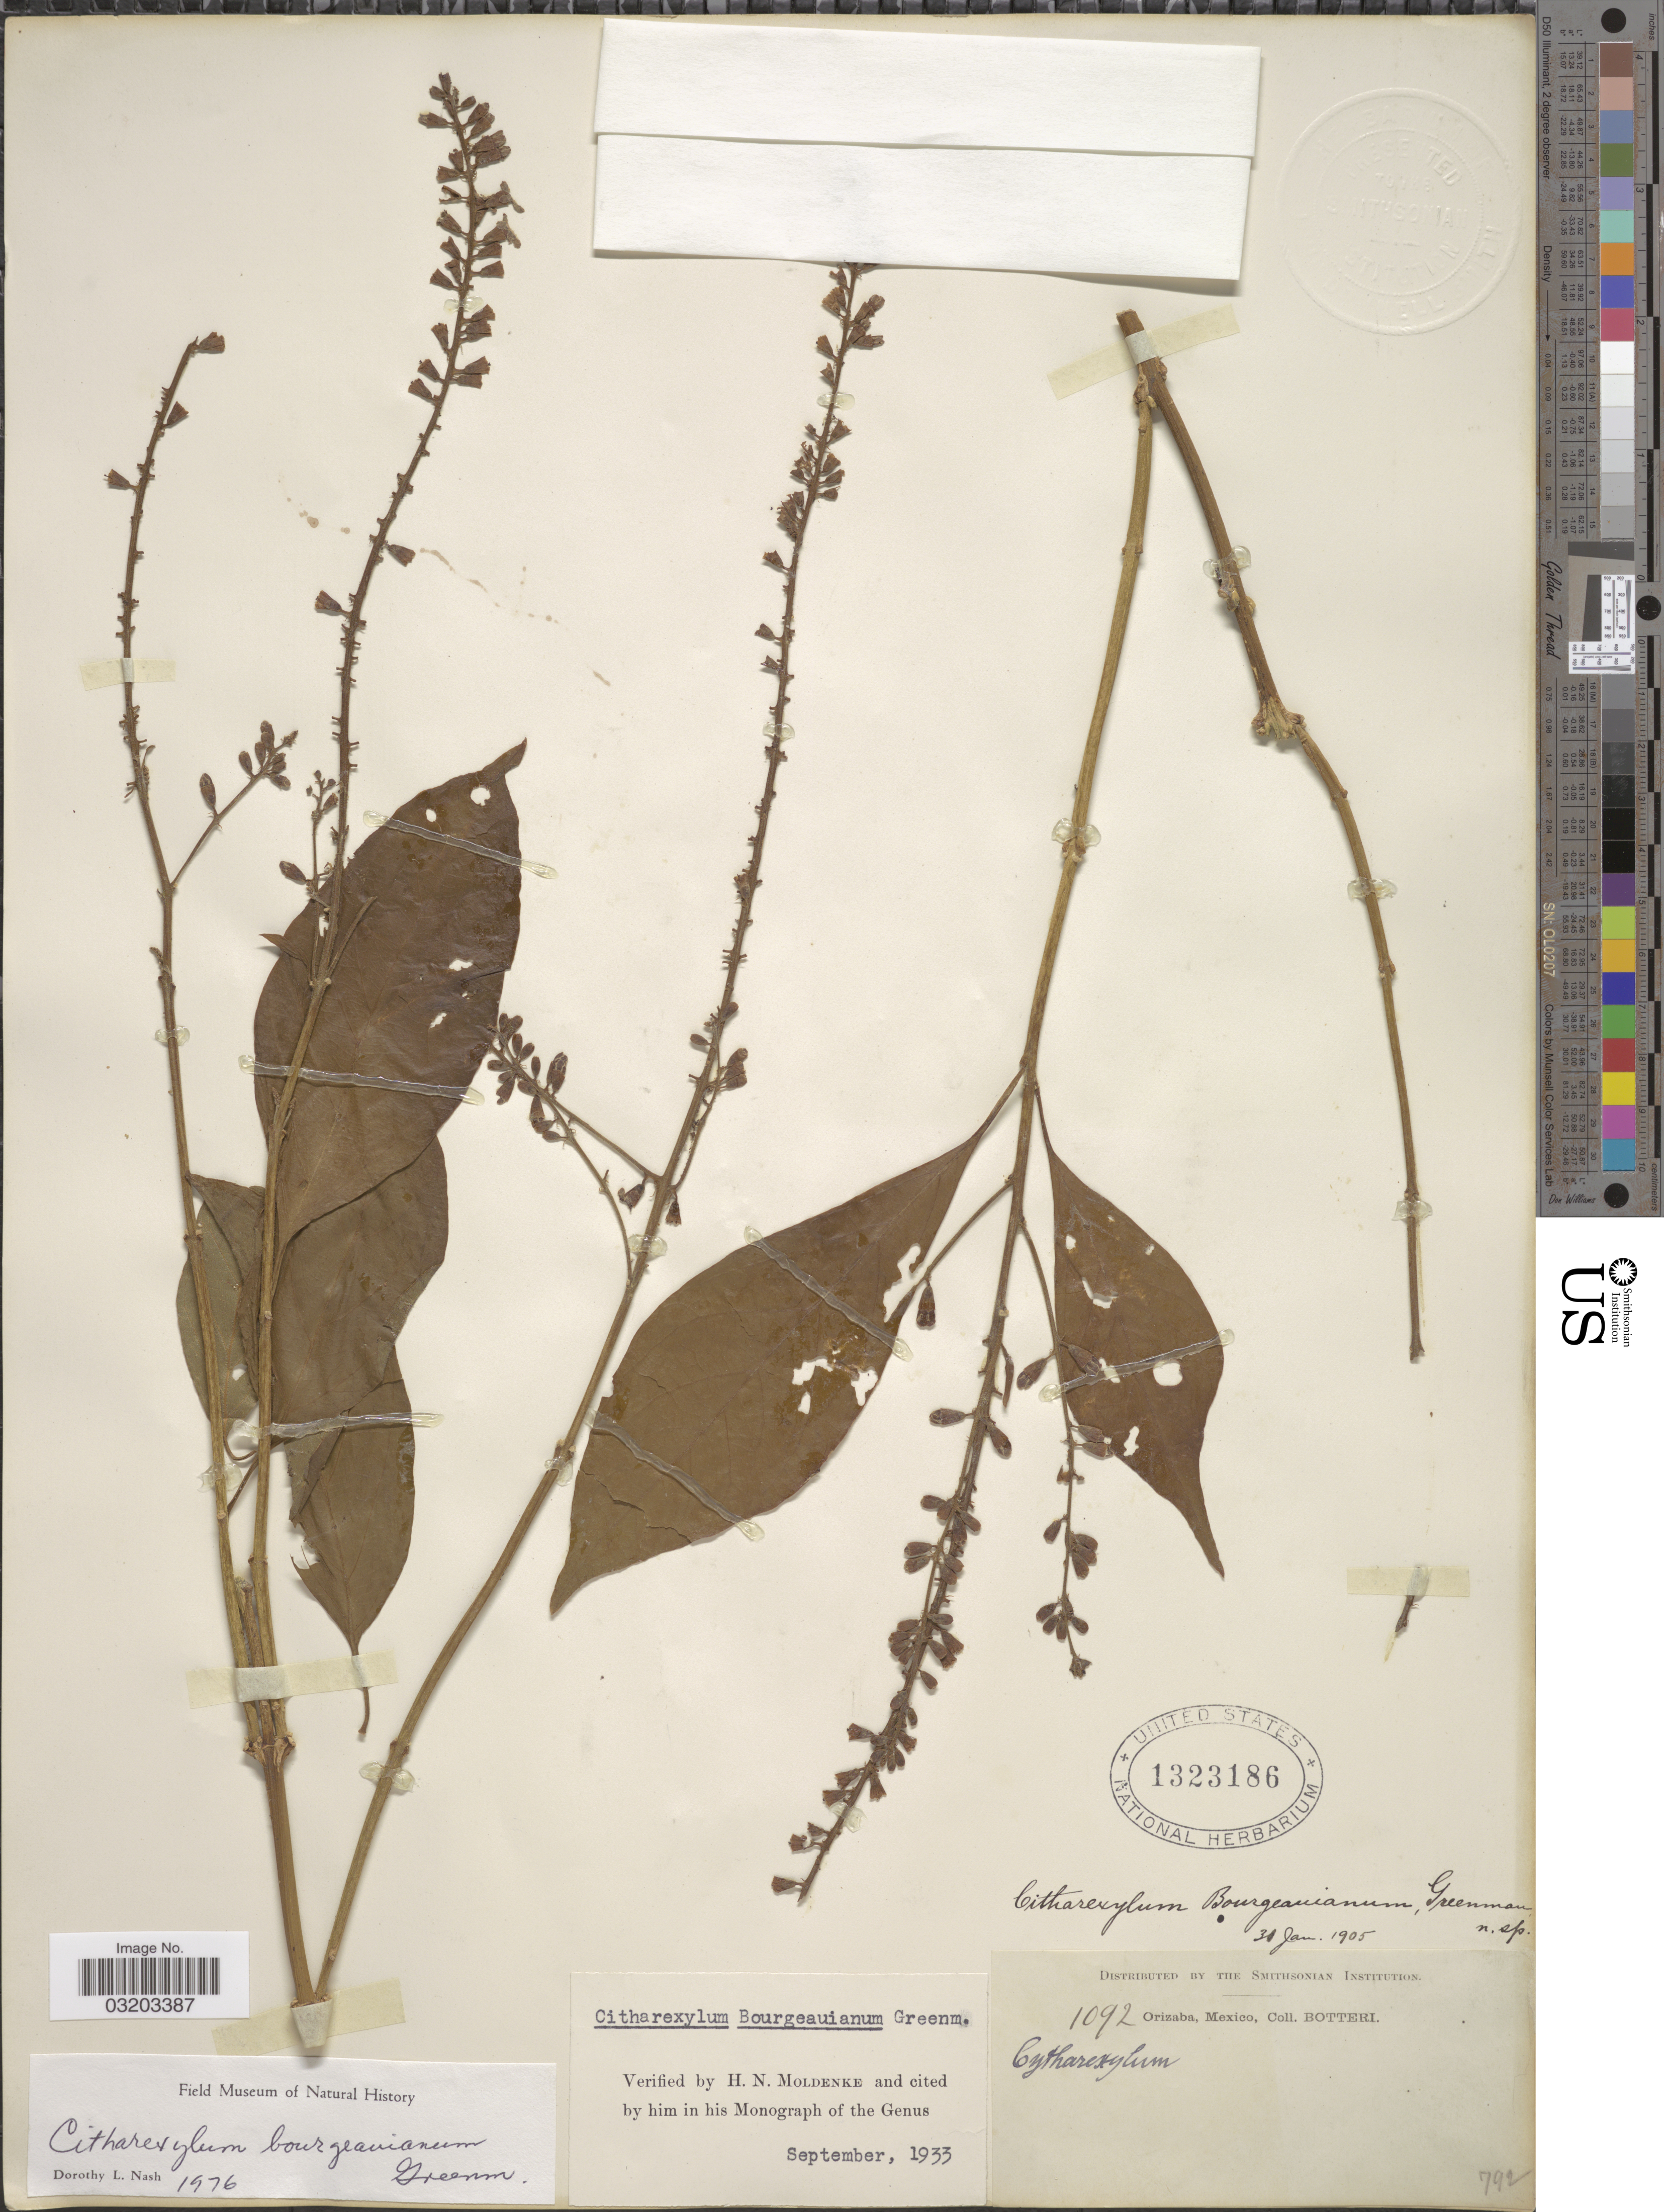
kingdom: Plantae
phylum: Tracheophyta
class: Magnoliopsida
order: Lamiales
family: Verbenaceae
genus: Citharexylum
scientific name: Citharexylum bourgeauanum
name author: Greenm.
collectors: -. Botteri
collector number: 1092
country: Mexico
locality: Orizaba.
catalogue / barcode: US 1323186